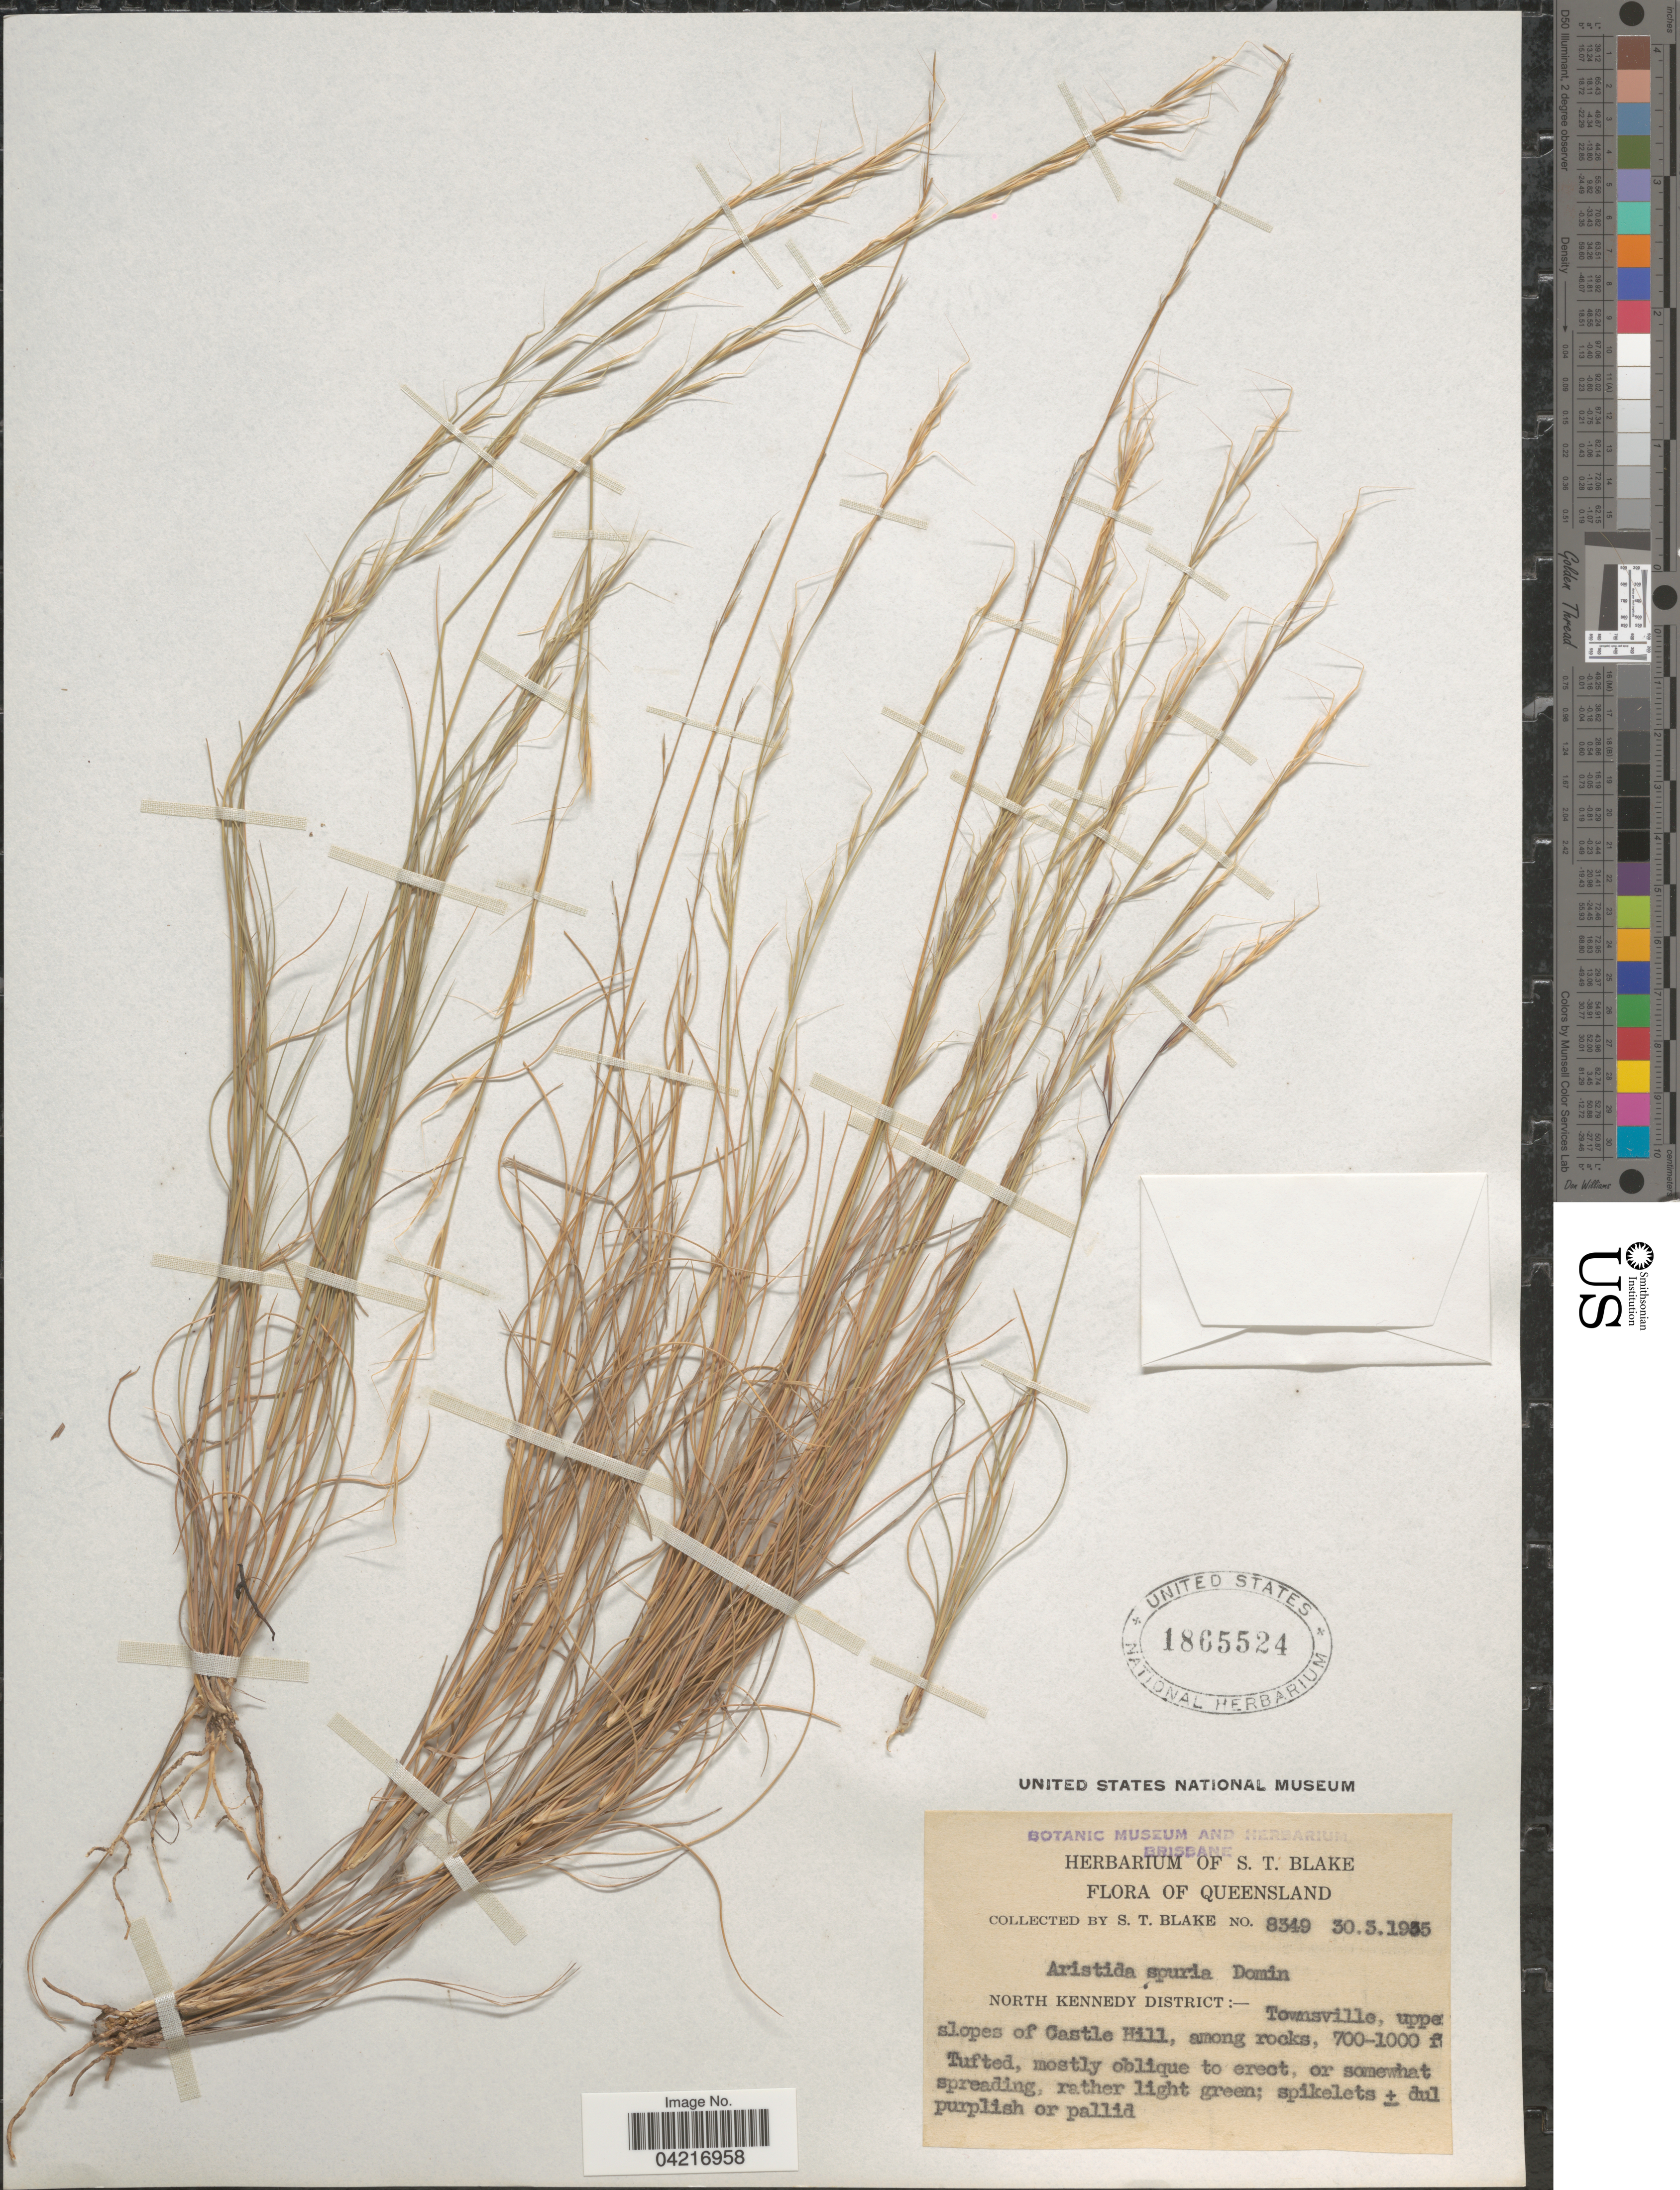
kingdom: Plantae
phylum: Tracheophyta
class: Liliopsida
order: Poales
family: Poaceae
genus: Aristida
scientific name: Aristida spuria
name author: Domin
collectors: S. T. Blake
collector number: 8349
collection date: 1935-03-30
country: Australia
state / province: Queensland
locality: North Kennedy District:- Townsville, uppe [illegible text] slopes of Castle Hill.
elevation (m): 213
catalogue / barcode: US 1865524